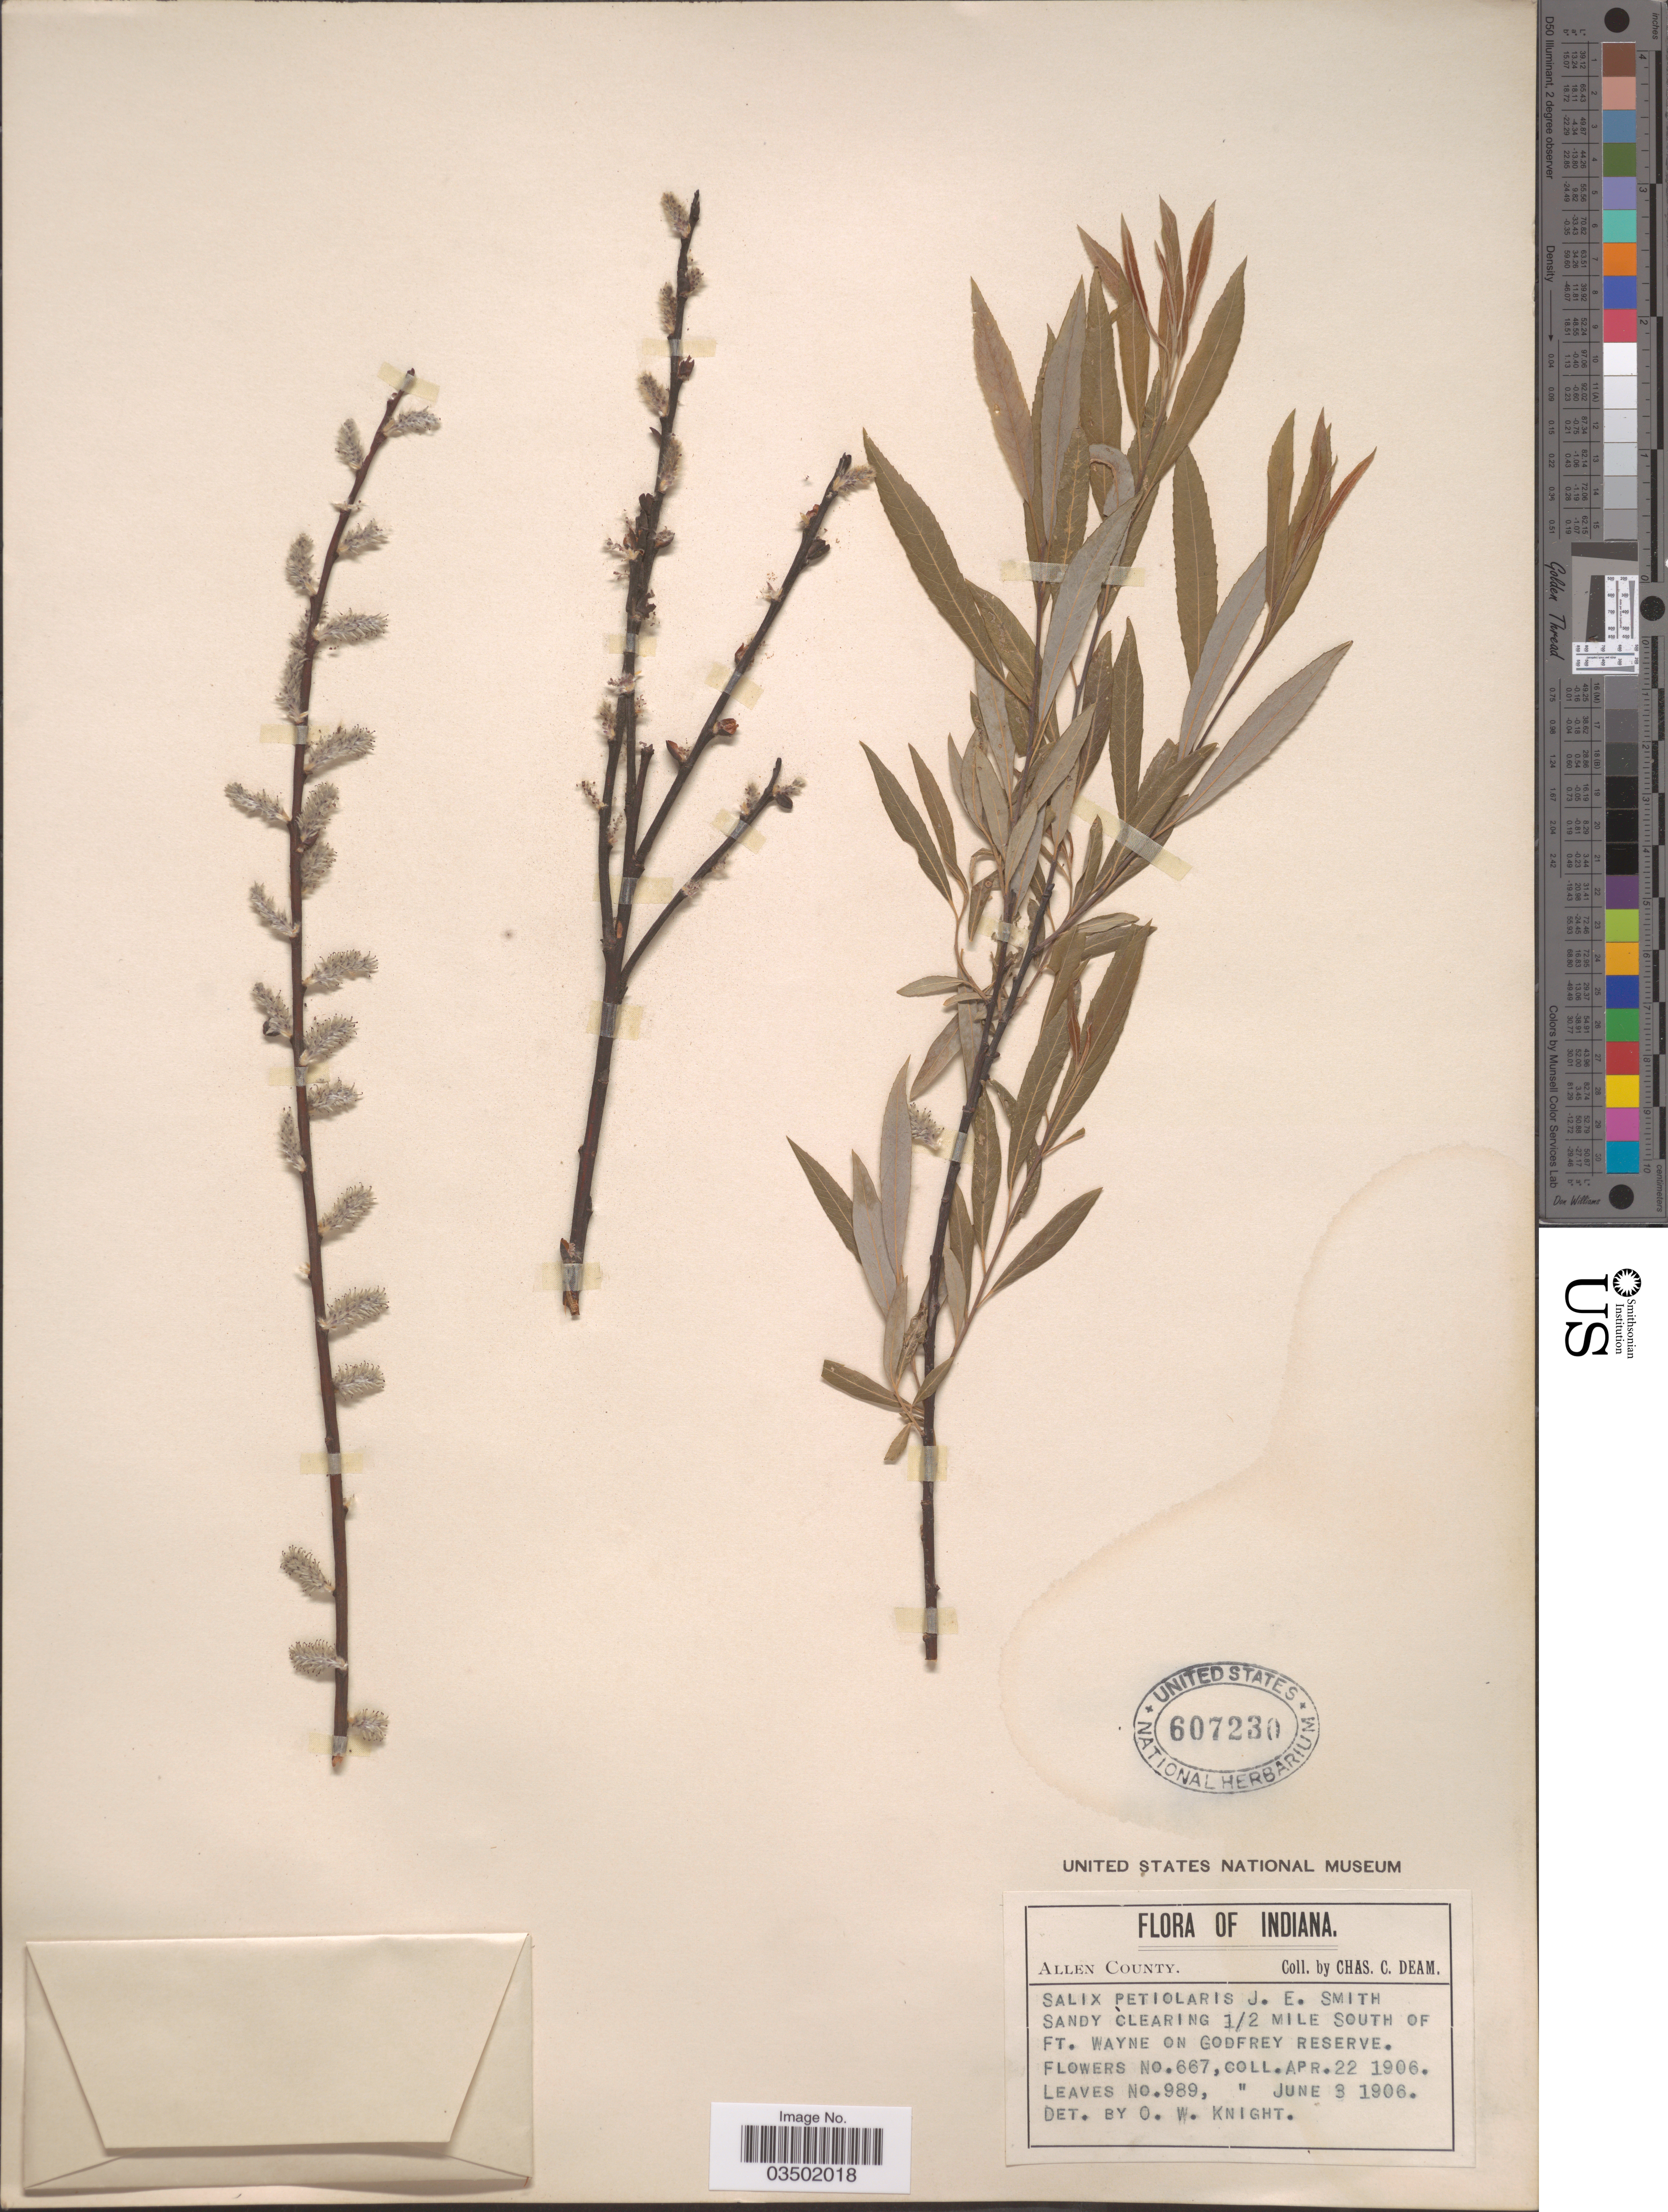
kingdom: Plantae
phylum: Tracheophyta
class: Magnoliopsida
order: Malpighiales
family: Salicaceae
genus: Salix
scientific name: Salix petiolaris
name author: Sm.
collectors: C. C. Deam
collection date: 1906-04-22/1906-06-03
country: United States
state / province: Indiana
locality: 1/2 mile south of Ft. Wayne on Godfrey Reserve.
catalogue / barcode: US 607230